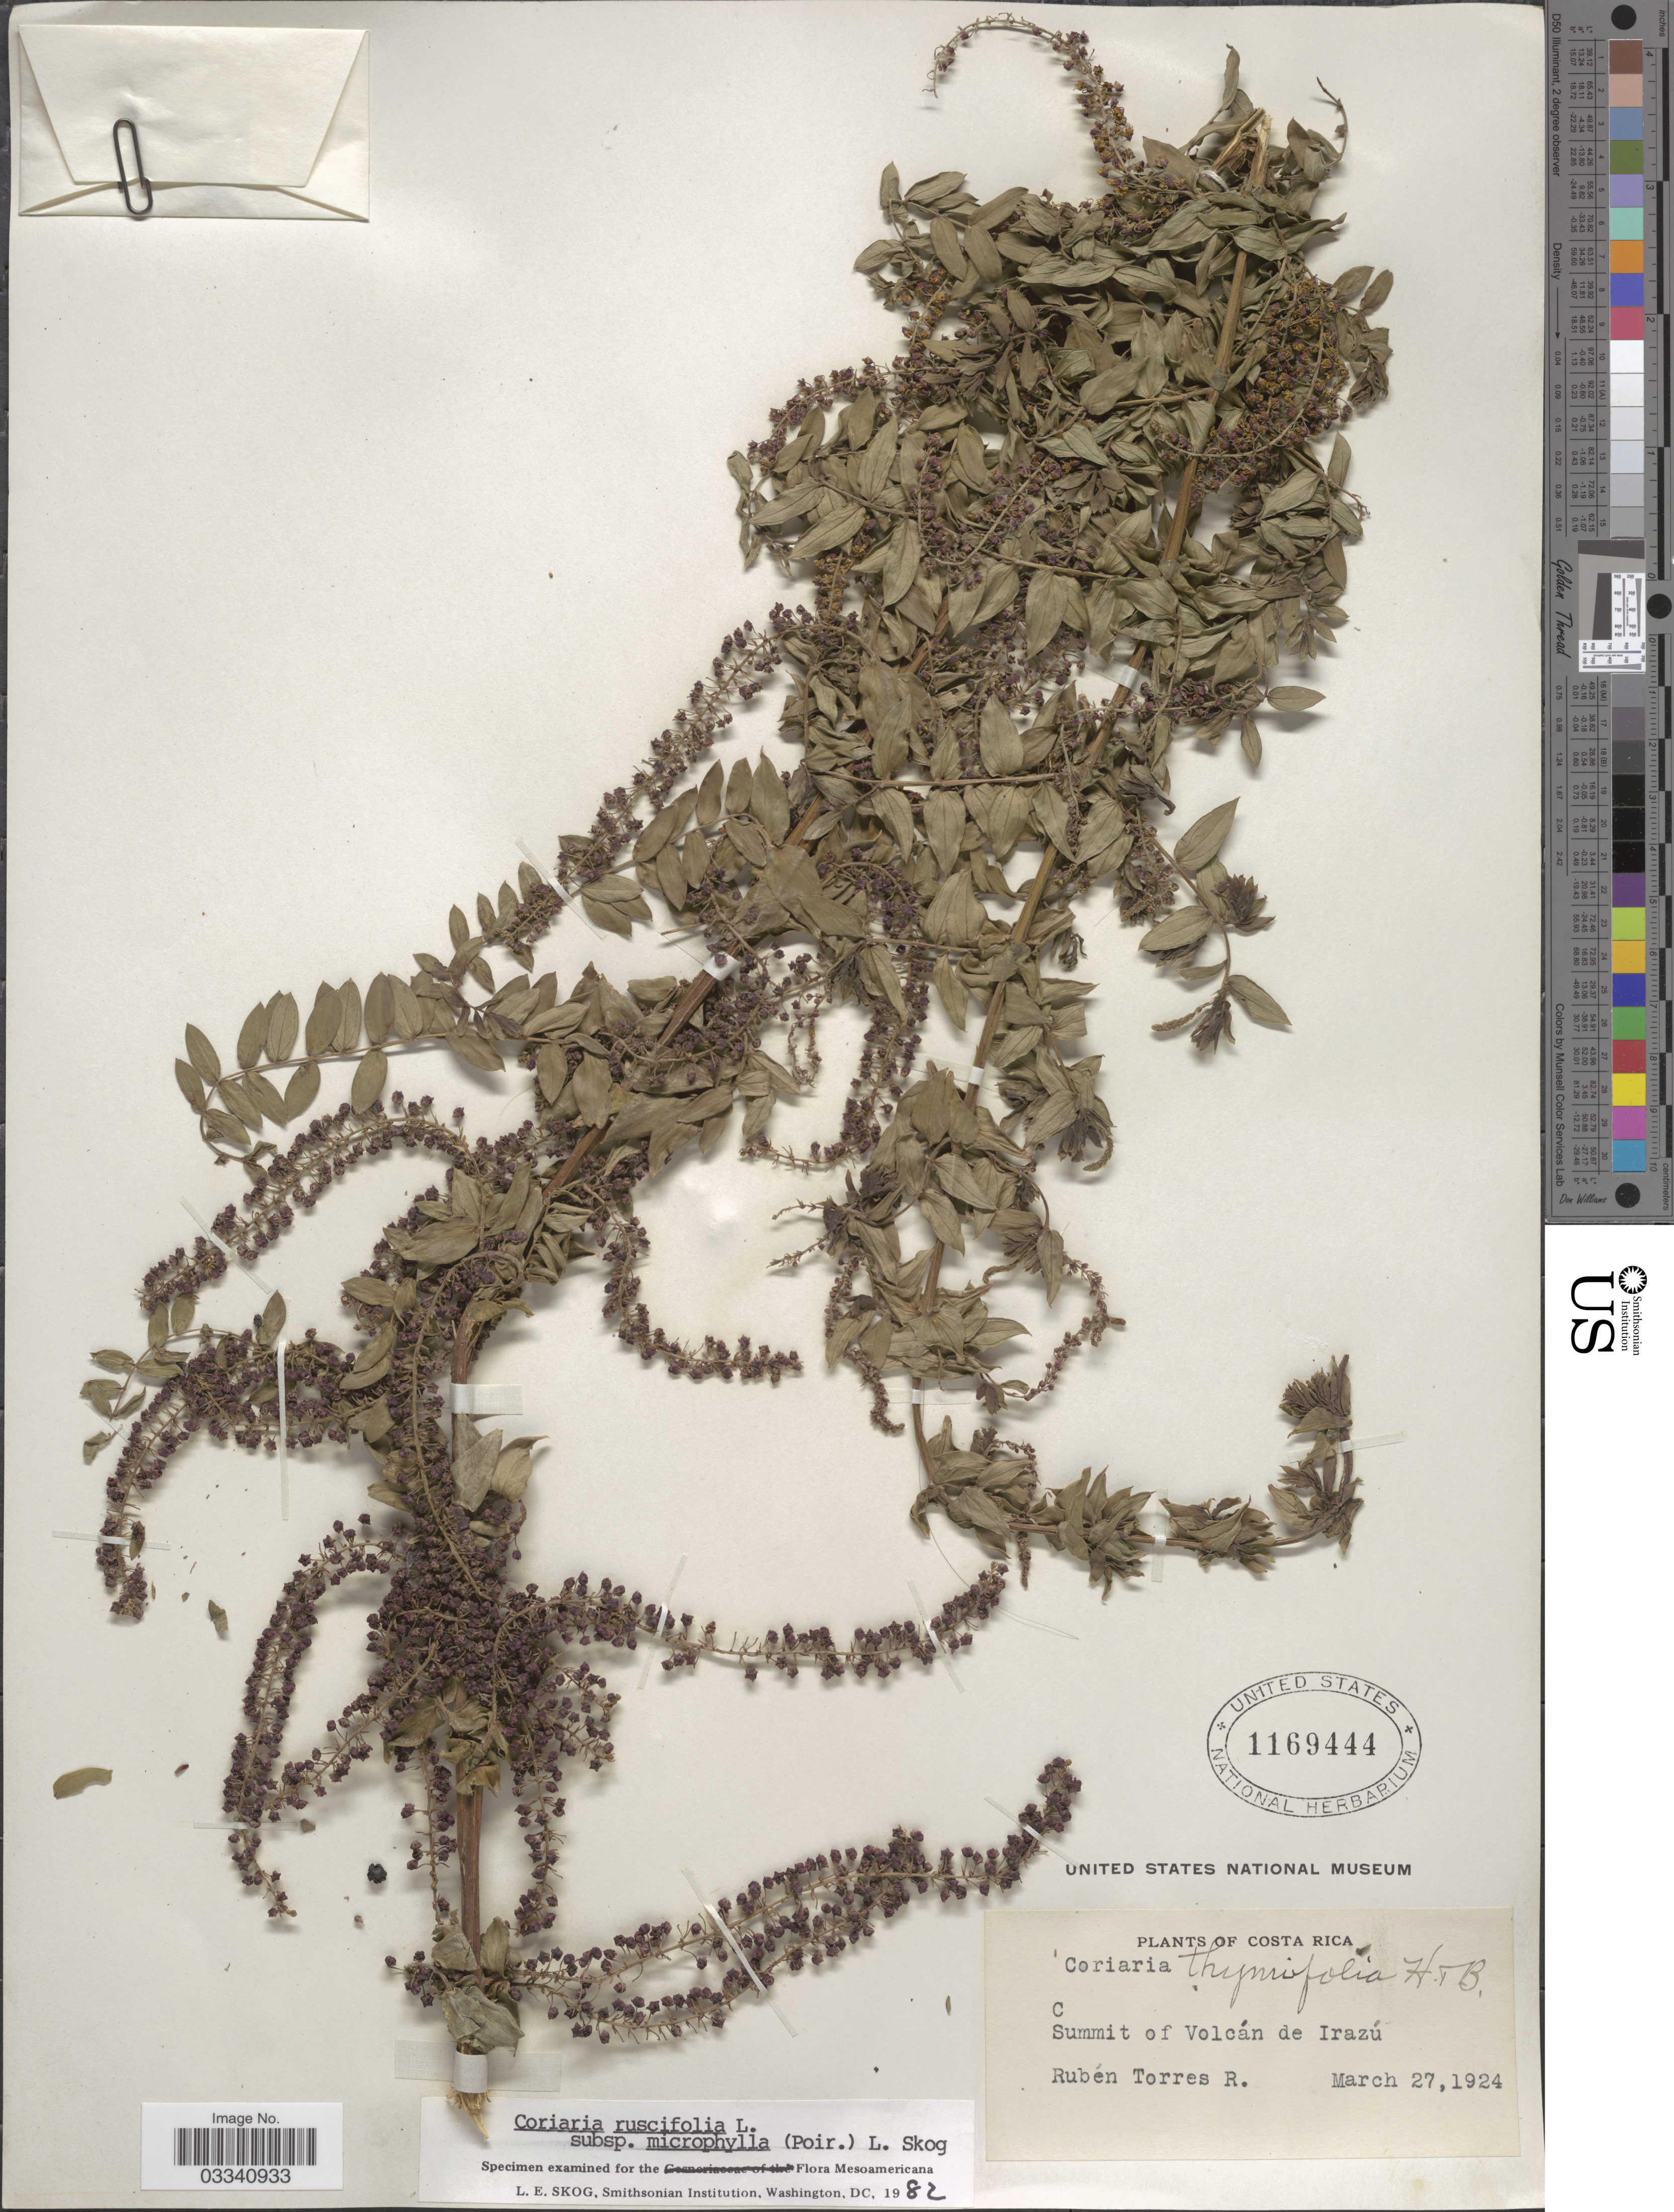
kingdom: Plantae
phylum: Tracheophyta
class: Magnoliopsida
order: Cucurbitales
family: Coriariaceae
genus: Coriaria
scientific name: Coriaria ruscifolia subsp. microphylla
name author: (Poir.) L.E. Skog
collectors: R. Torres Rojas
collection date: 1924-03-27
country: Costa Rica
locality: Summit of Volcán de Irazú.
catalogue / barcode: US 1169444